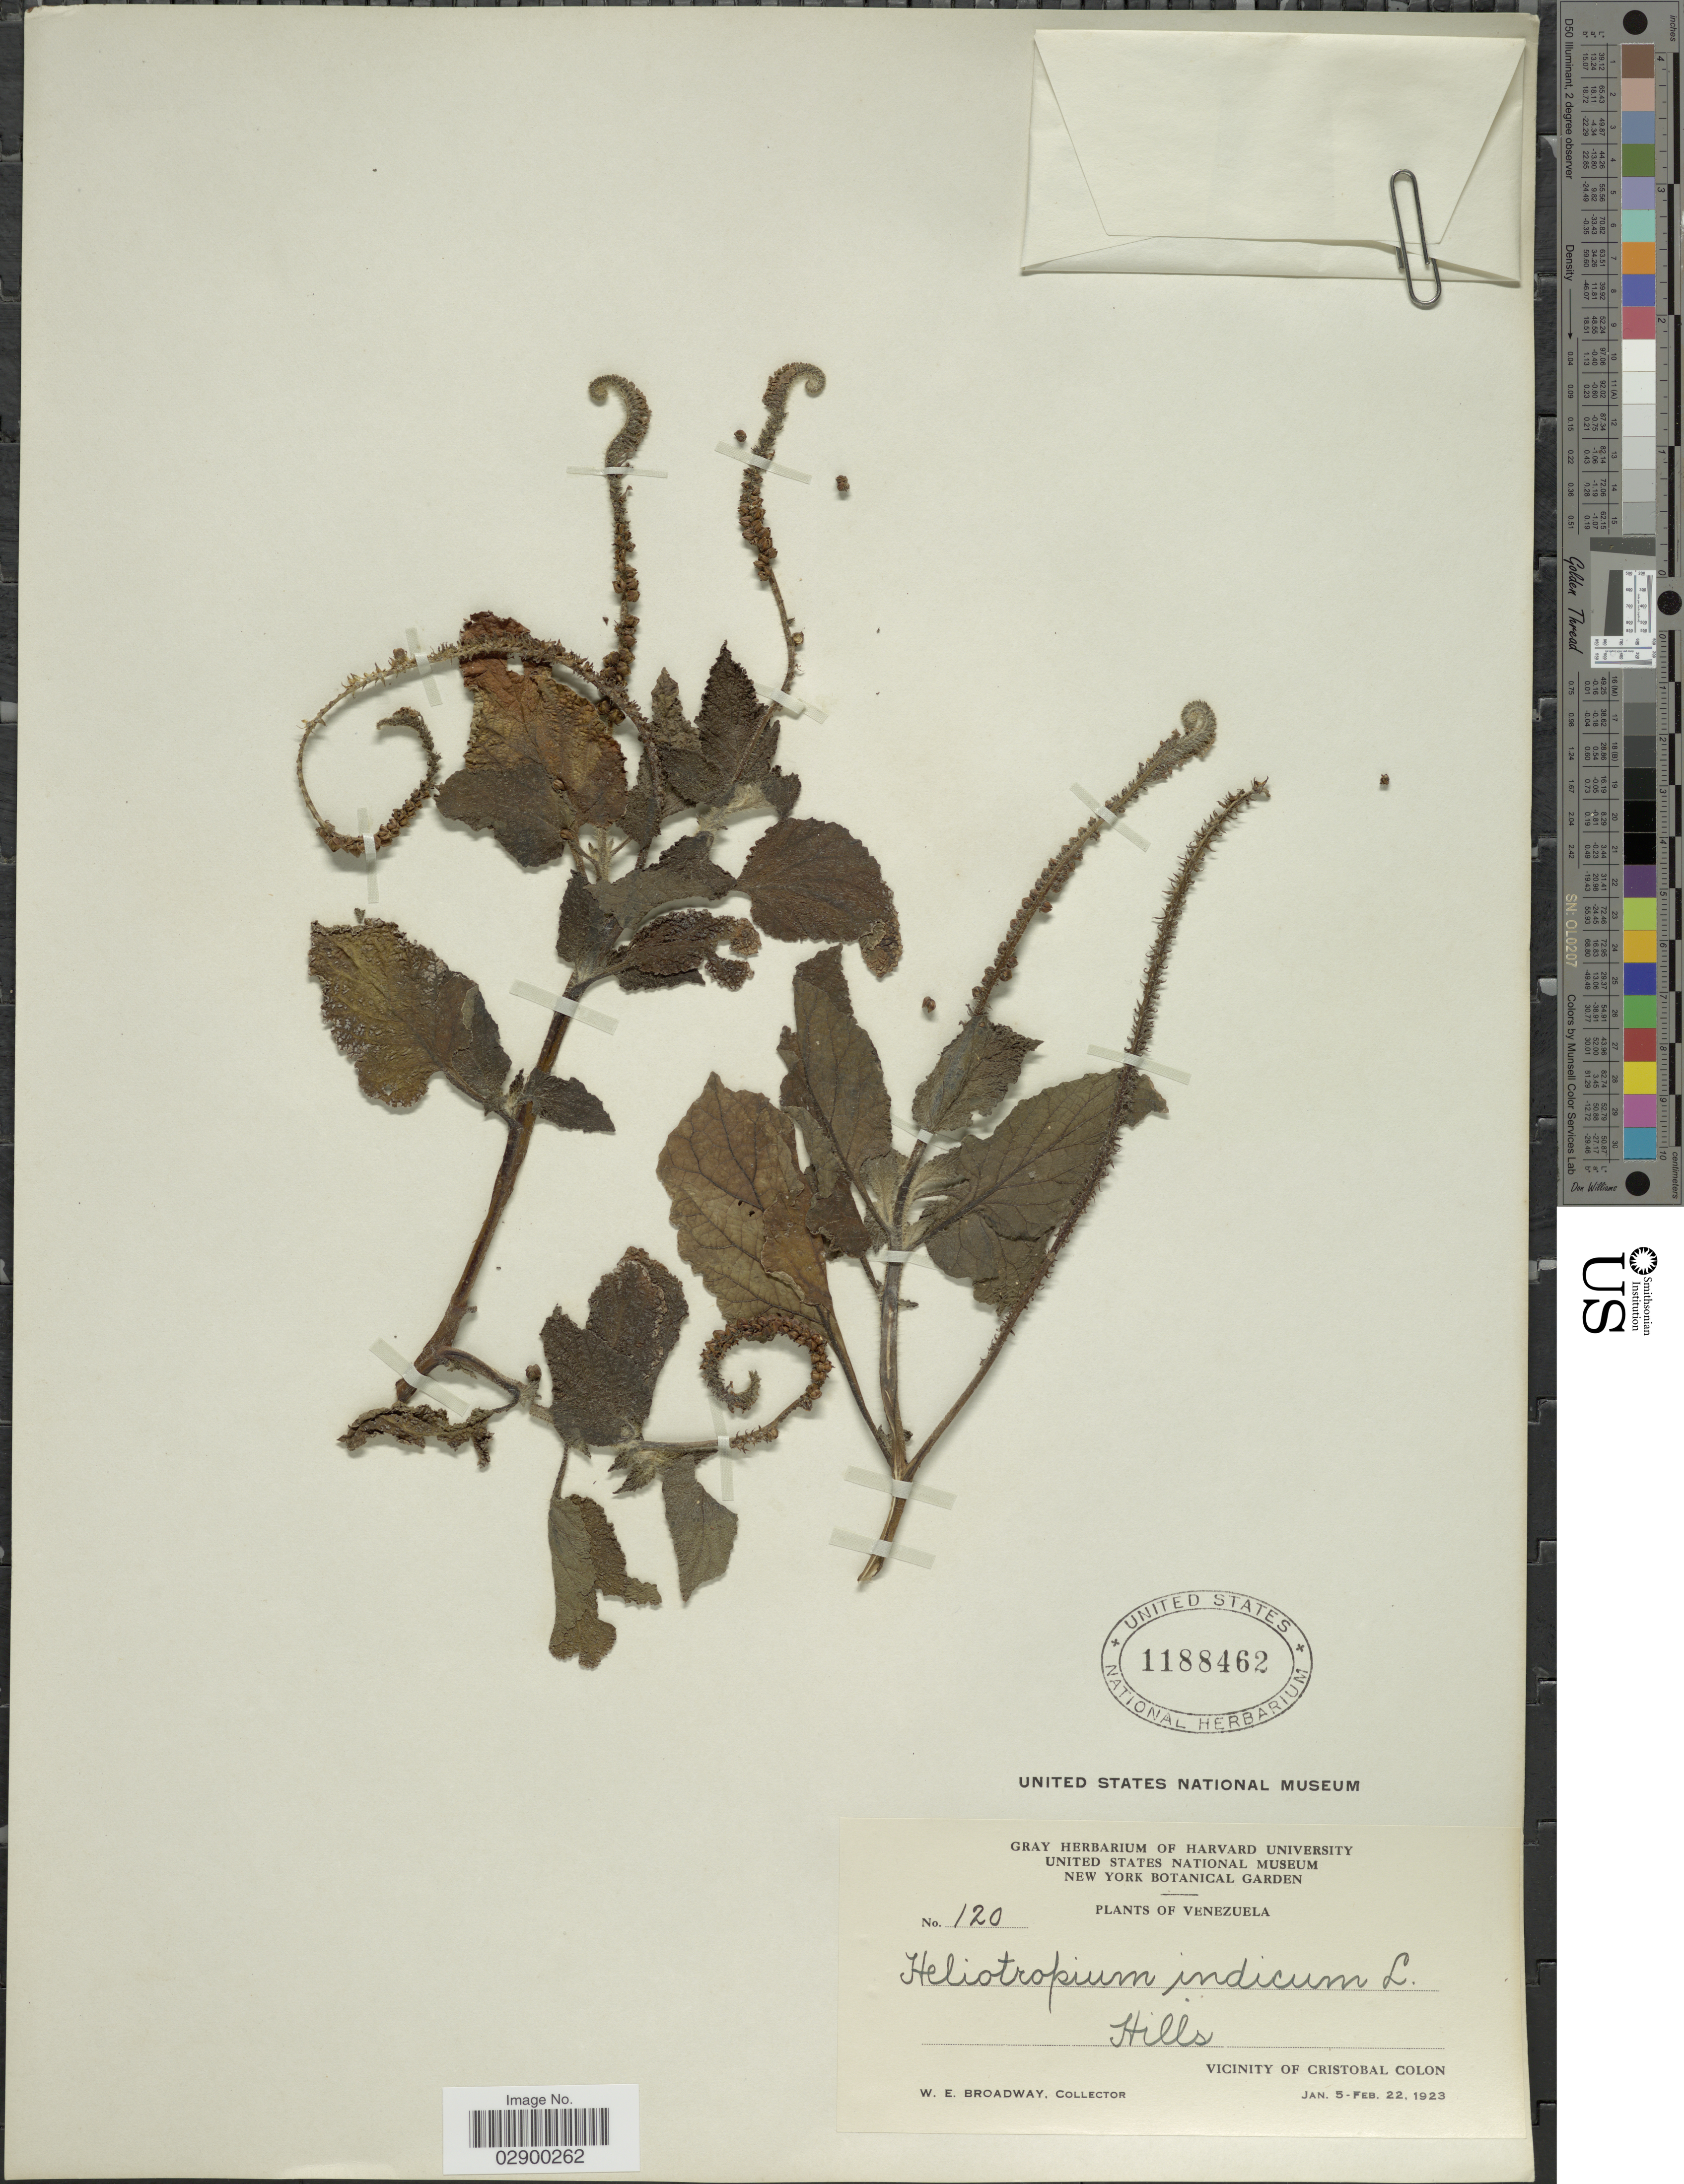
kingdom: Plantae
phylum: Tracheophyta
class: Magnoliopsida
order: Boraginales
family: Heliotropiaceae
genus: Heliotropium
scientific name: Heliotropium indicum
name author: L.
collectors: W. E. Broadway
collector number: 120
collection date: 1923-01-05/1923-02-22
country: Venezuela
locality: Hills, Vicinity of Cristobal Colon.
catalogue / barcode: US 1188462